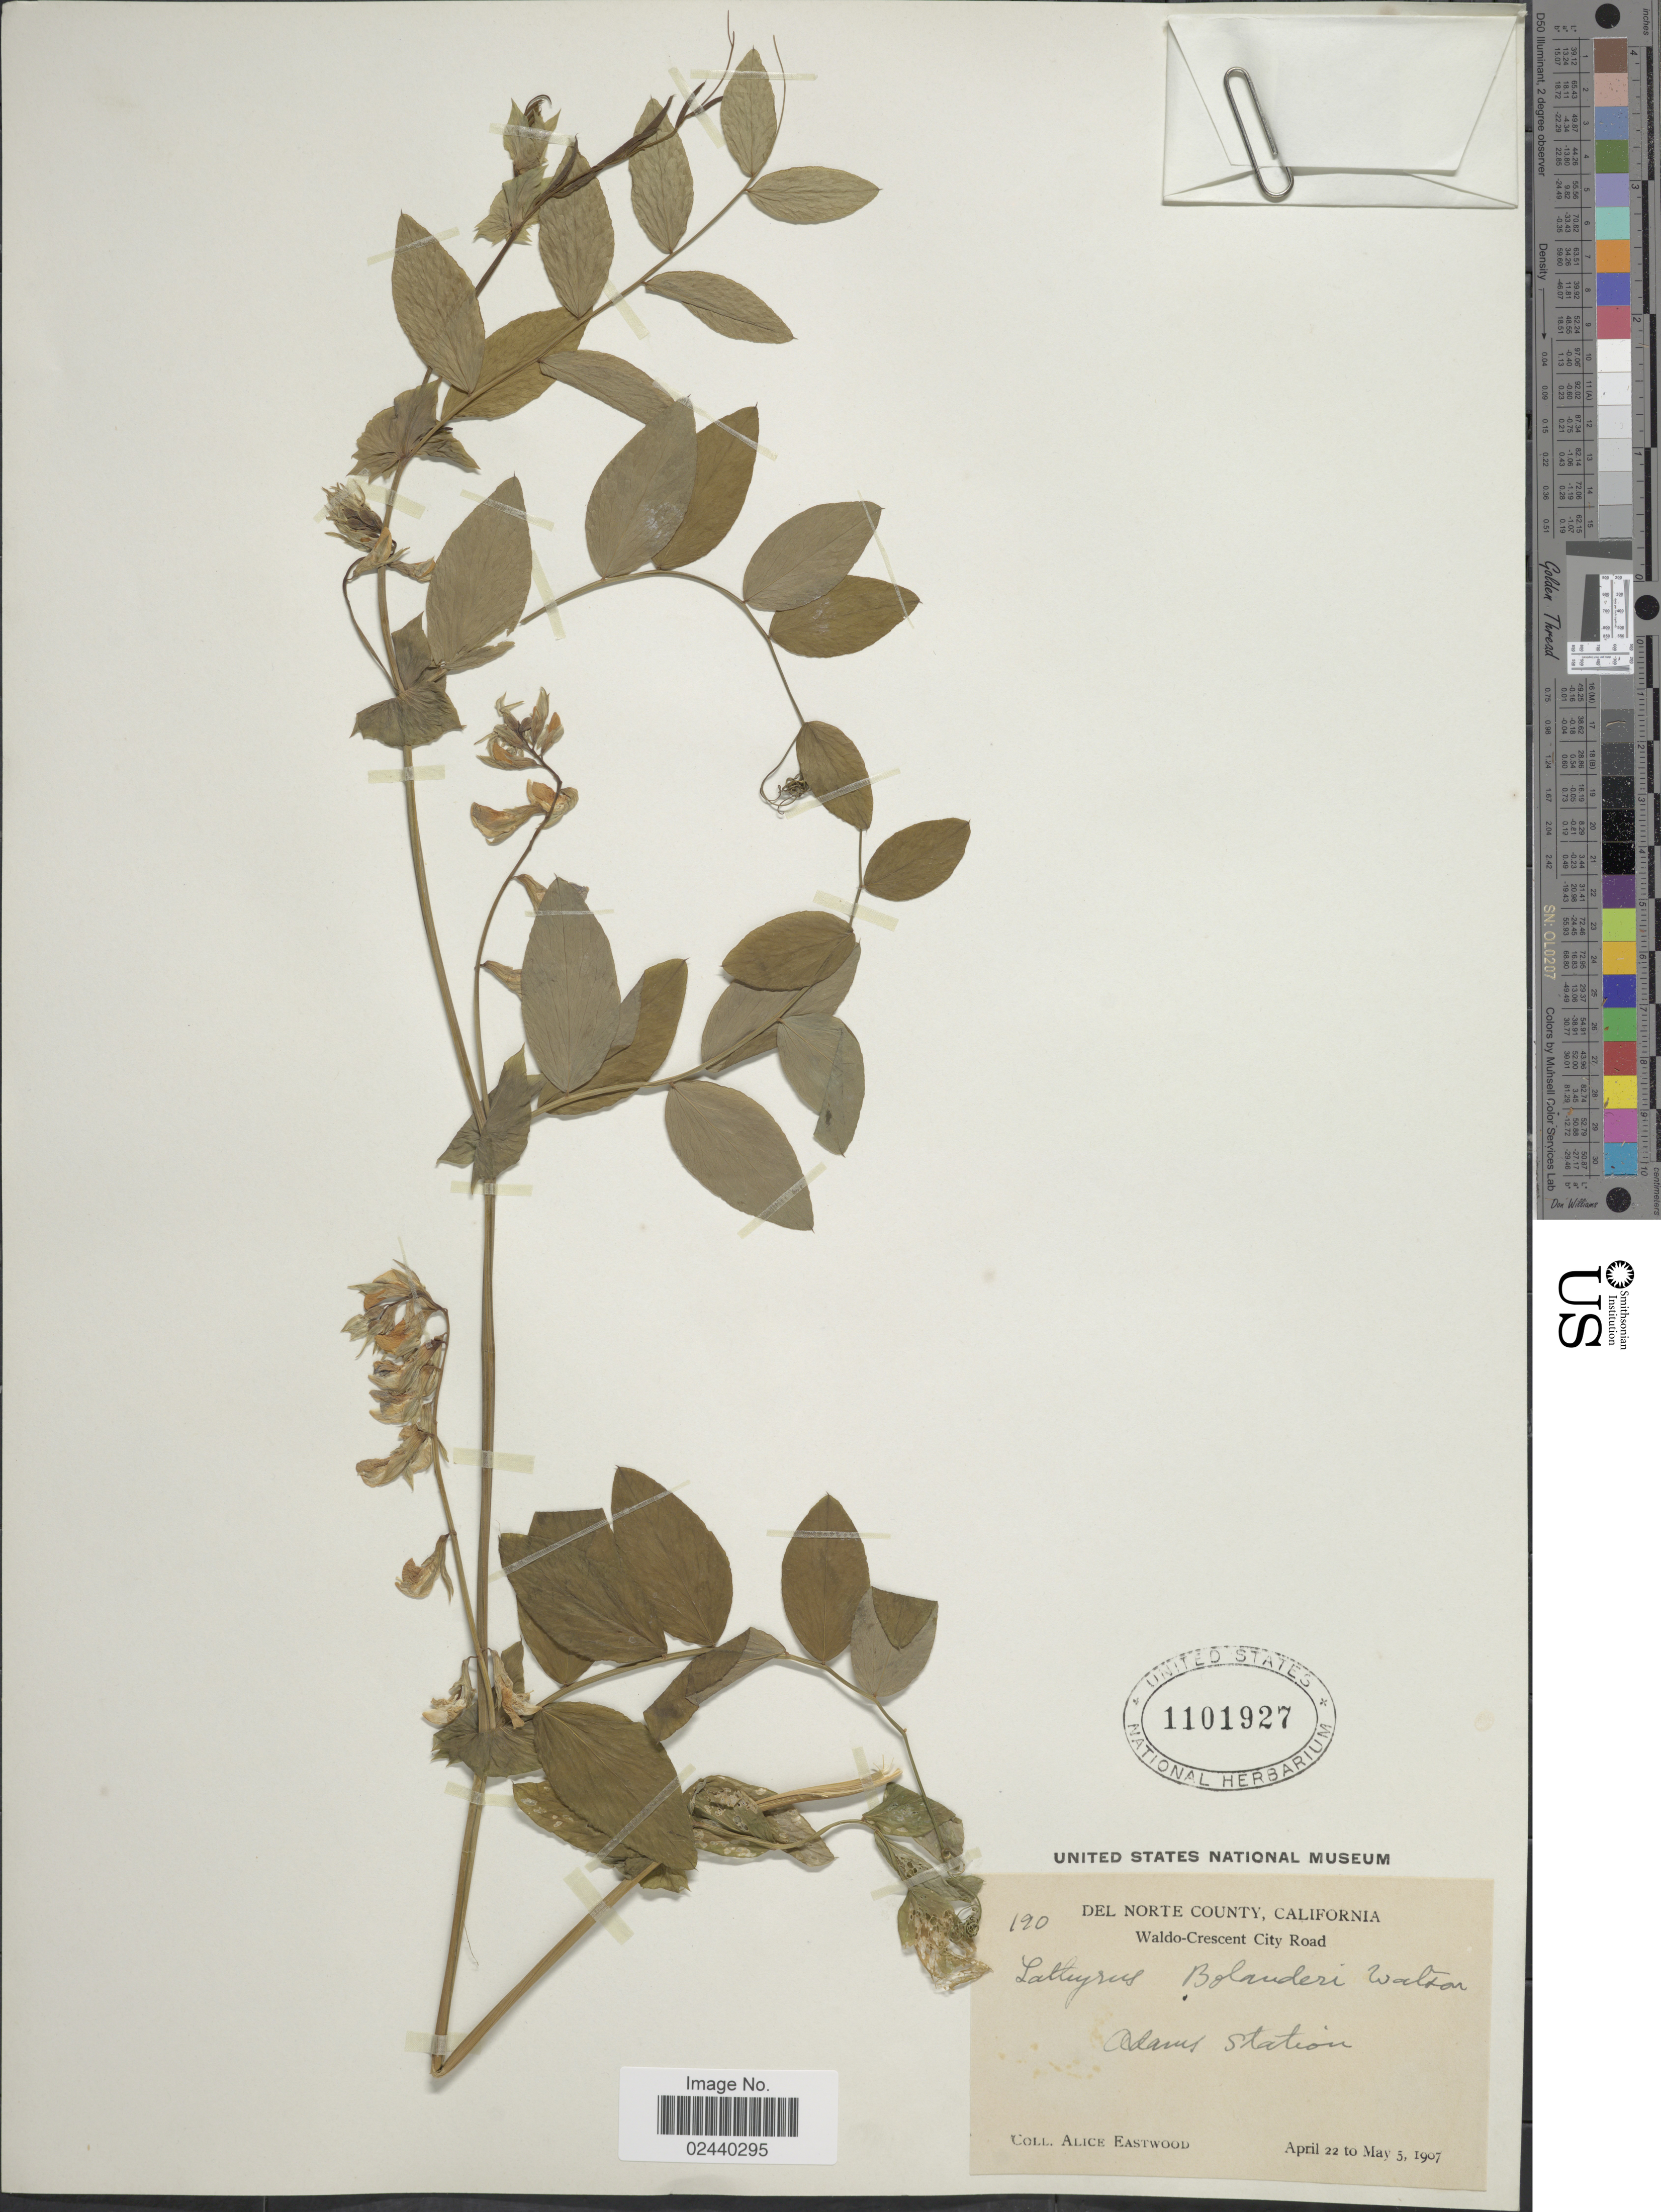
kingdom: Plantae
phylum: Tracheophyta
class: Magnoliopsida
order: Fabales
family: Fabaceae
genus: Lathyrus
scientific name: Lathyrus bolanderi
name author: S. Watson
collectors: A. Eastwood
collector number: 190*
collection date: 1907-04-22/1907-05-05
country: United States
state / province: California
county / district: Del Norte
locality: Del Norte County, Waldo-Crescent City Road, Adams Station.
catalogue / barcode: US 1101927